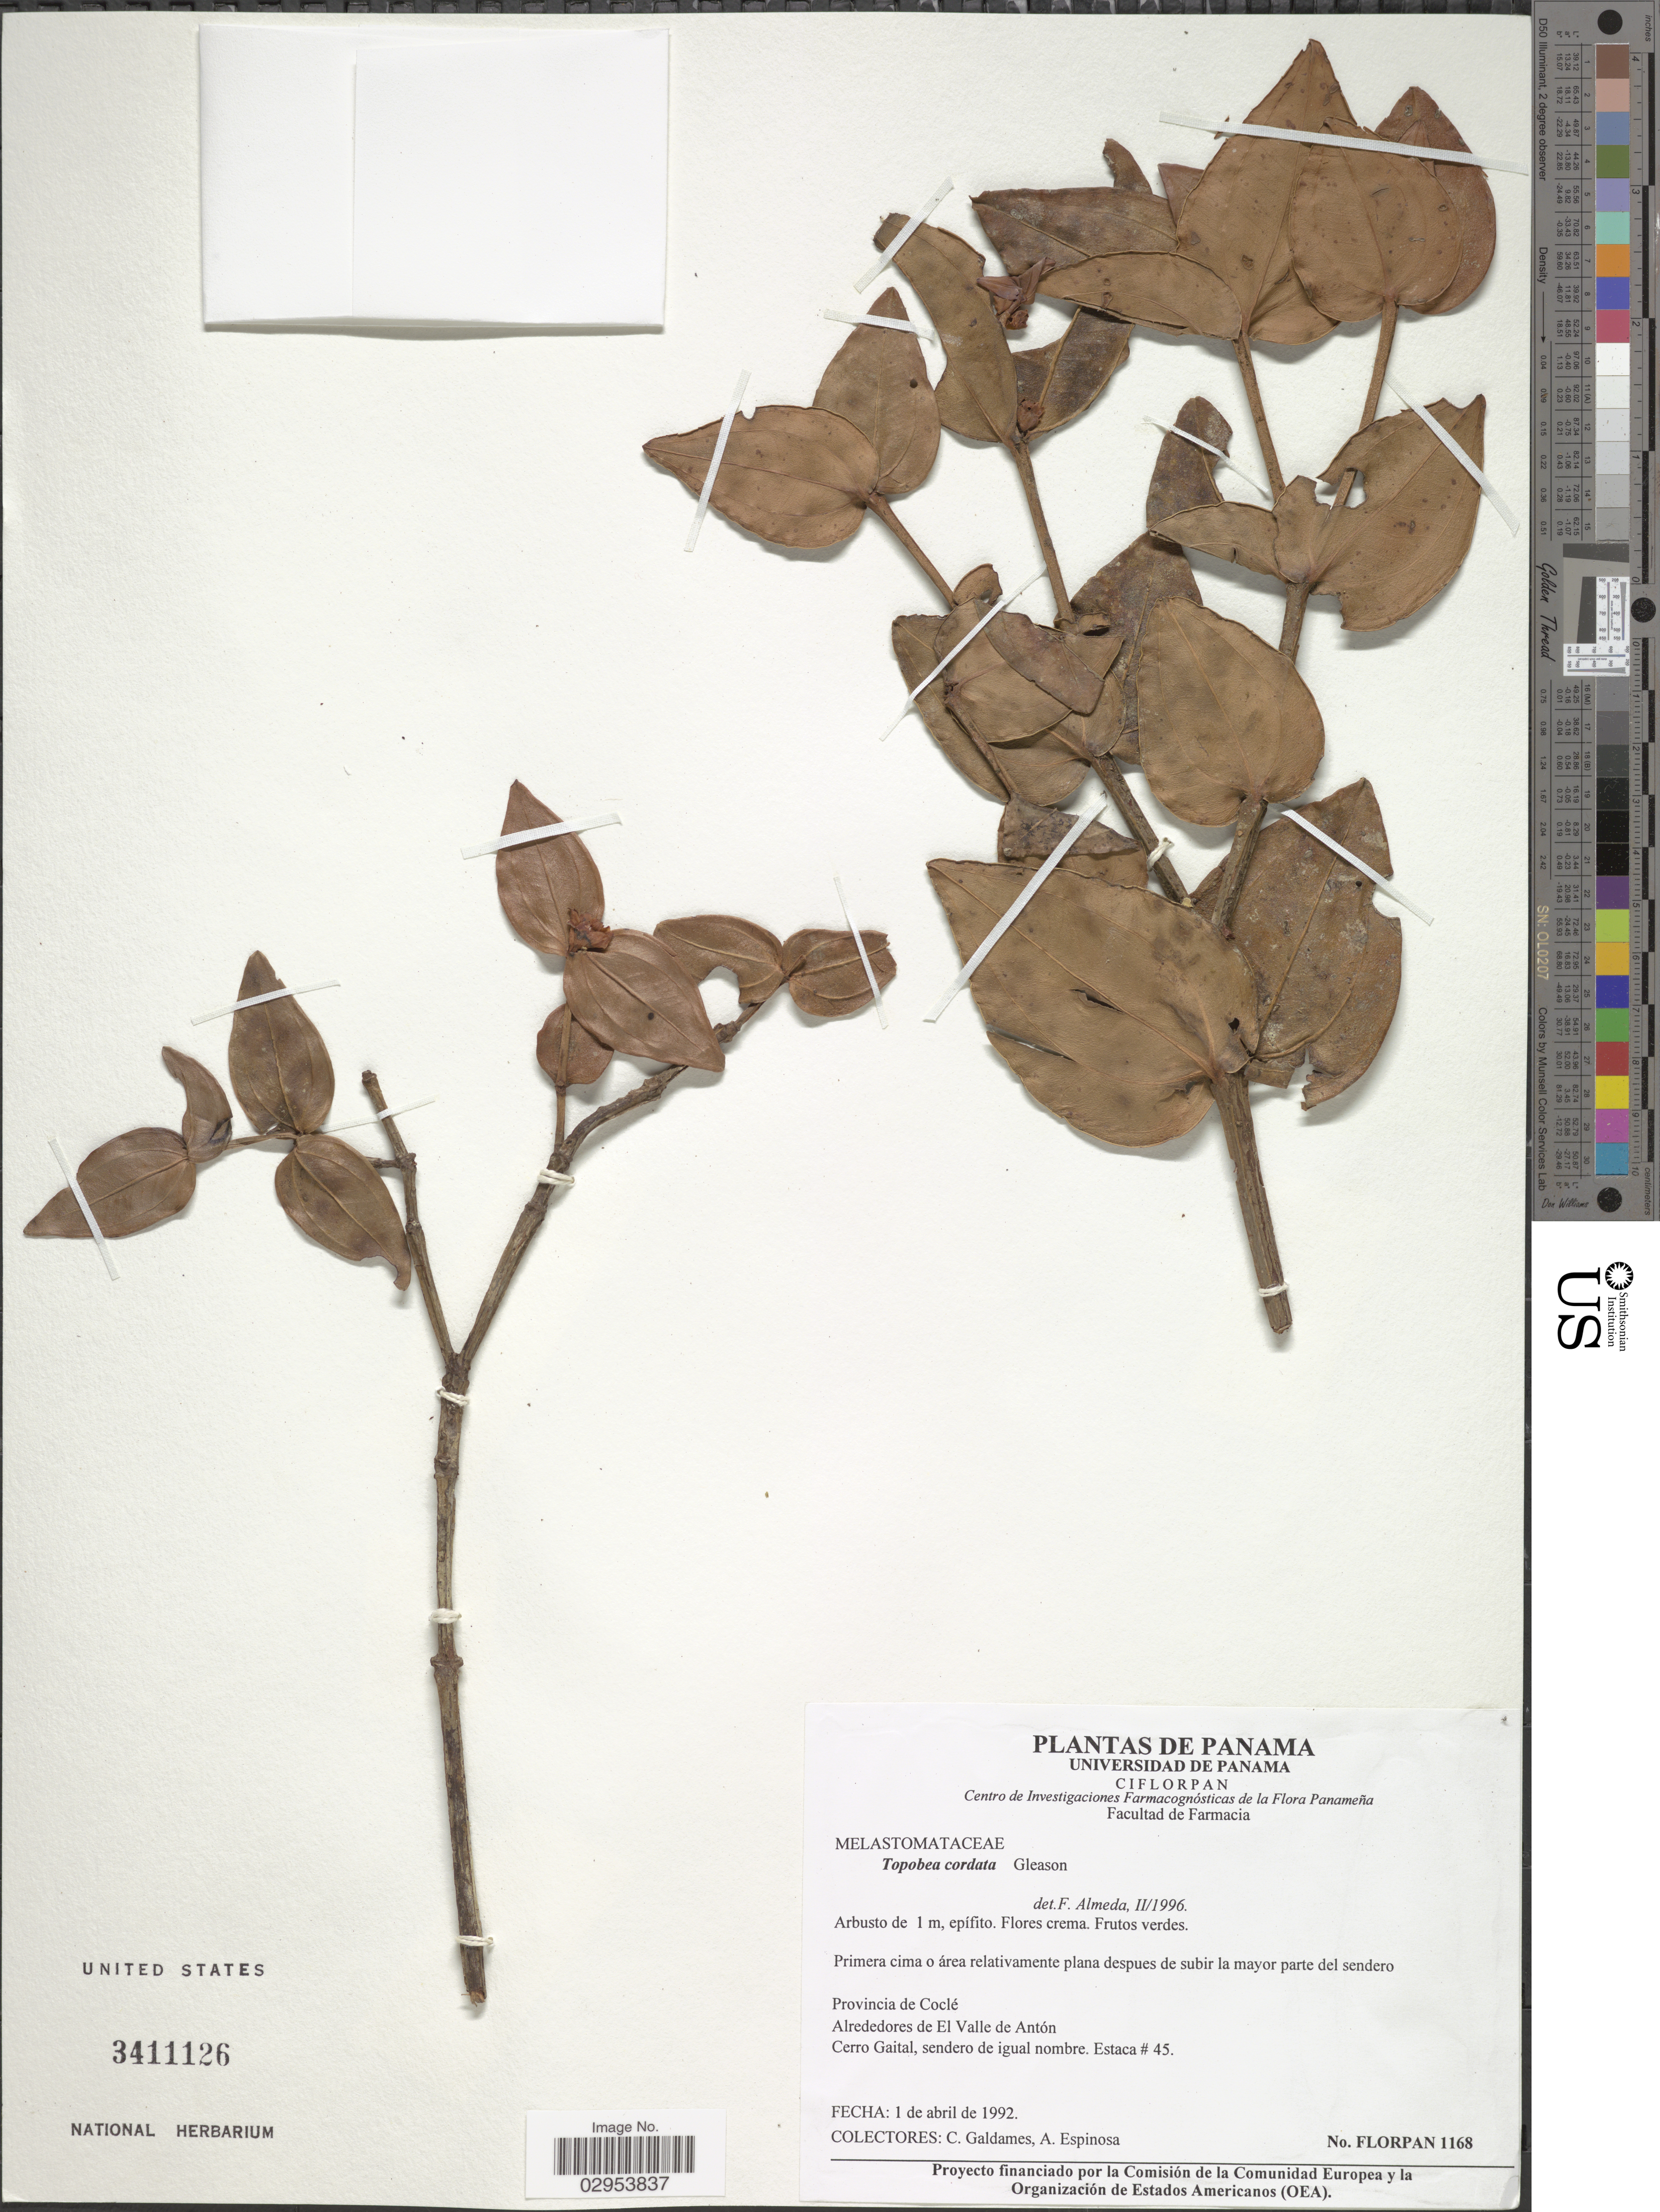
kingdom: Plantae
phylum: Tracheophyta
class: Magnoliopsida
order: Myrtales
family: Melastomataceae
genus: Topobea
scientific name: Topobea cordata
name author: Gleason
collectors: C. Galdames & A. Espinosa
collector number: FLORPAN 1168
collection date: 1992-04-01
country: Panama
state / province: Coclé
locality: Provincia de Coclé, Alrededores de El Valle de Antón, Cerro Gaital, sendero de igual nombr. Estaca #45.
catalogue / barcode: US 3411126